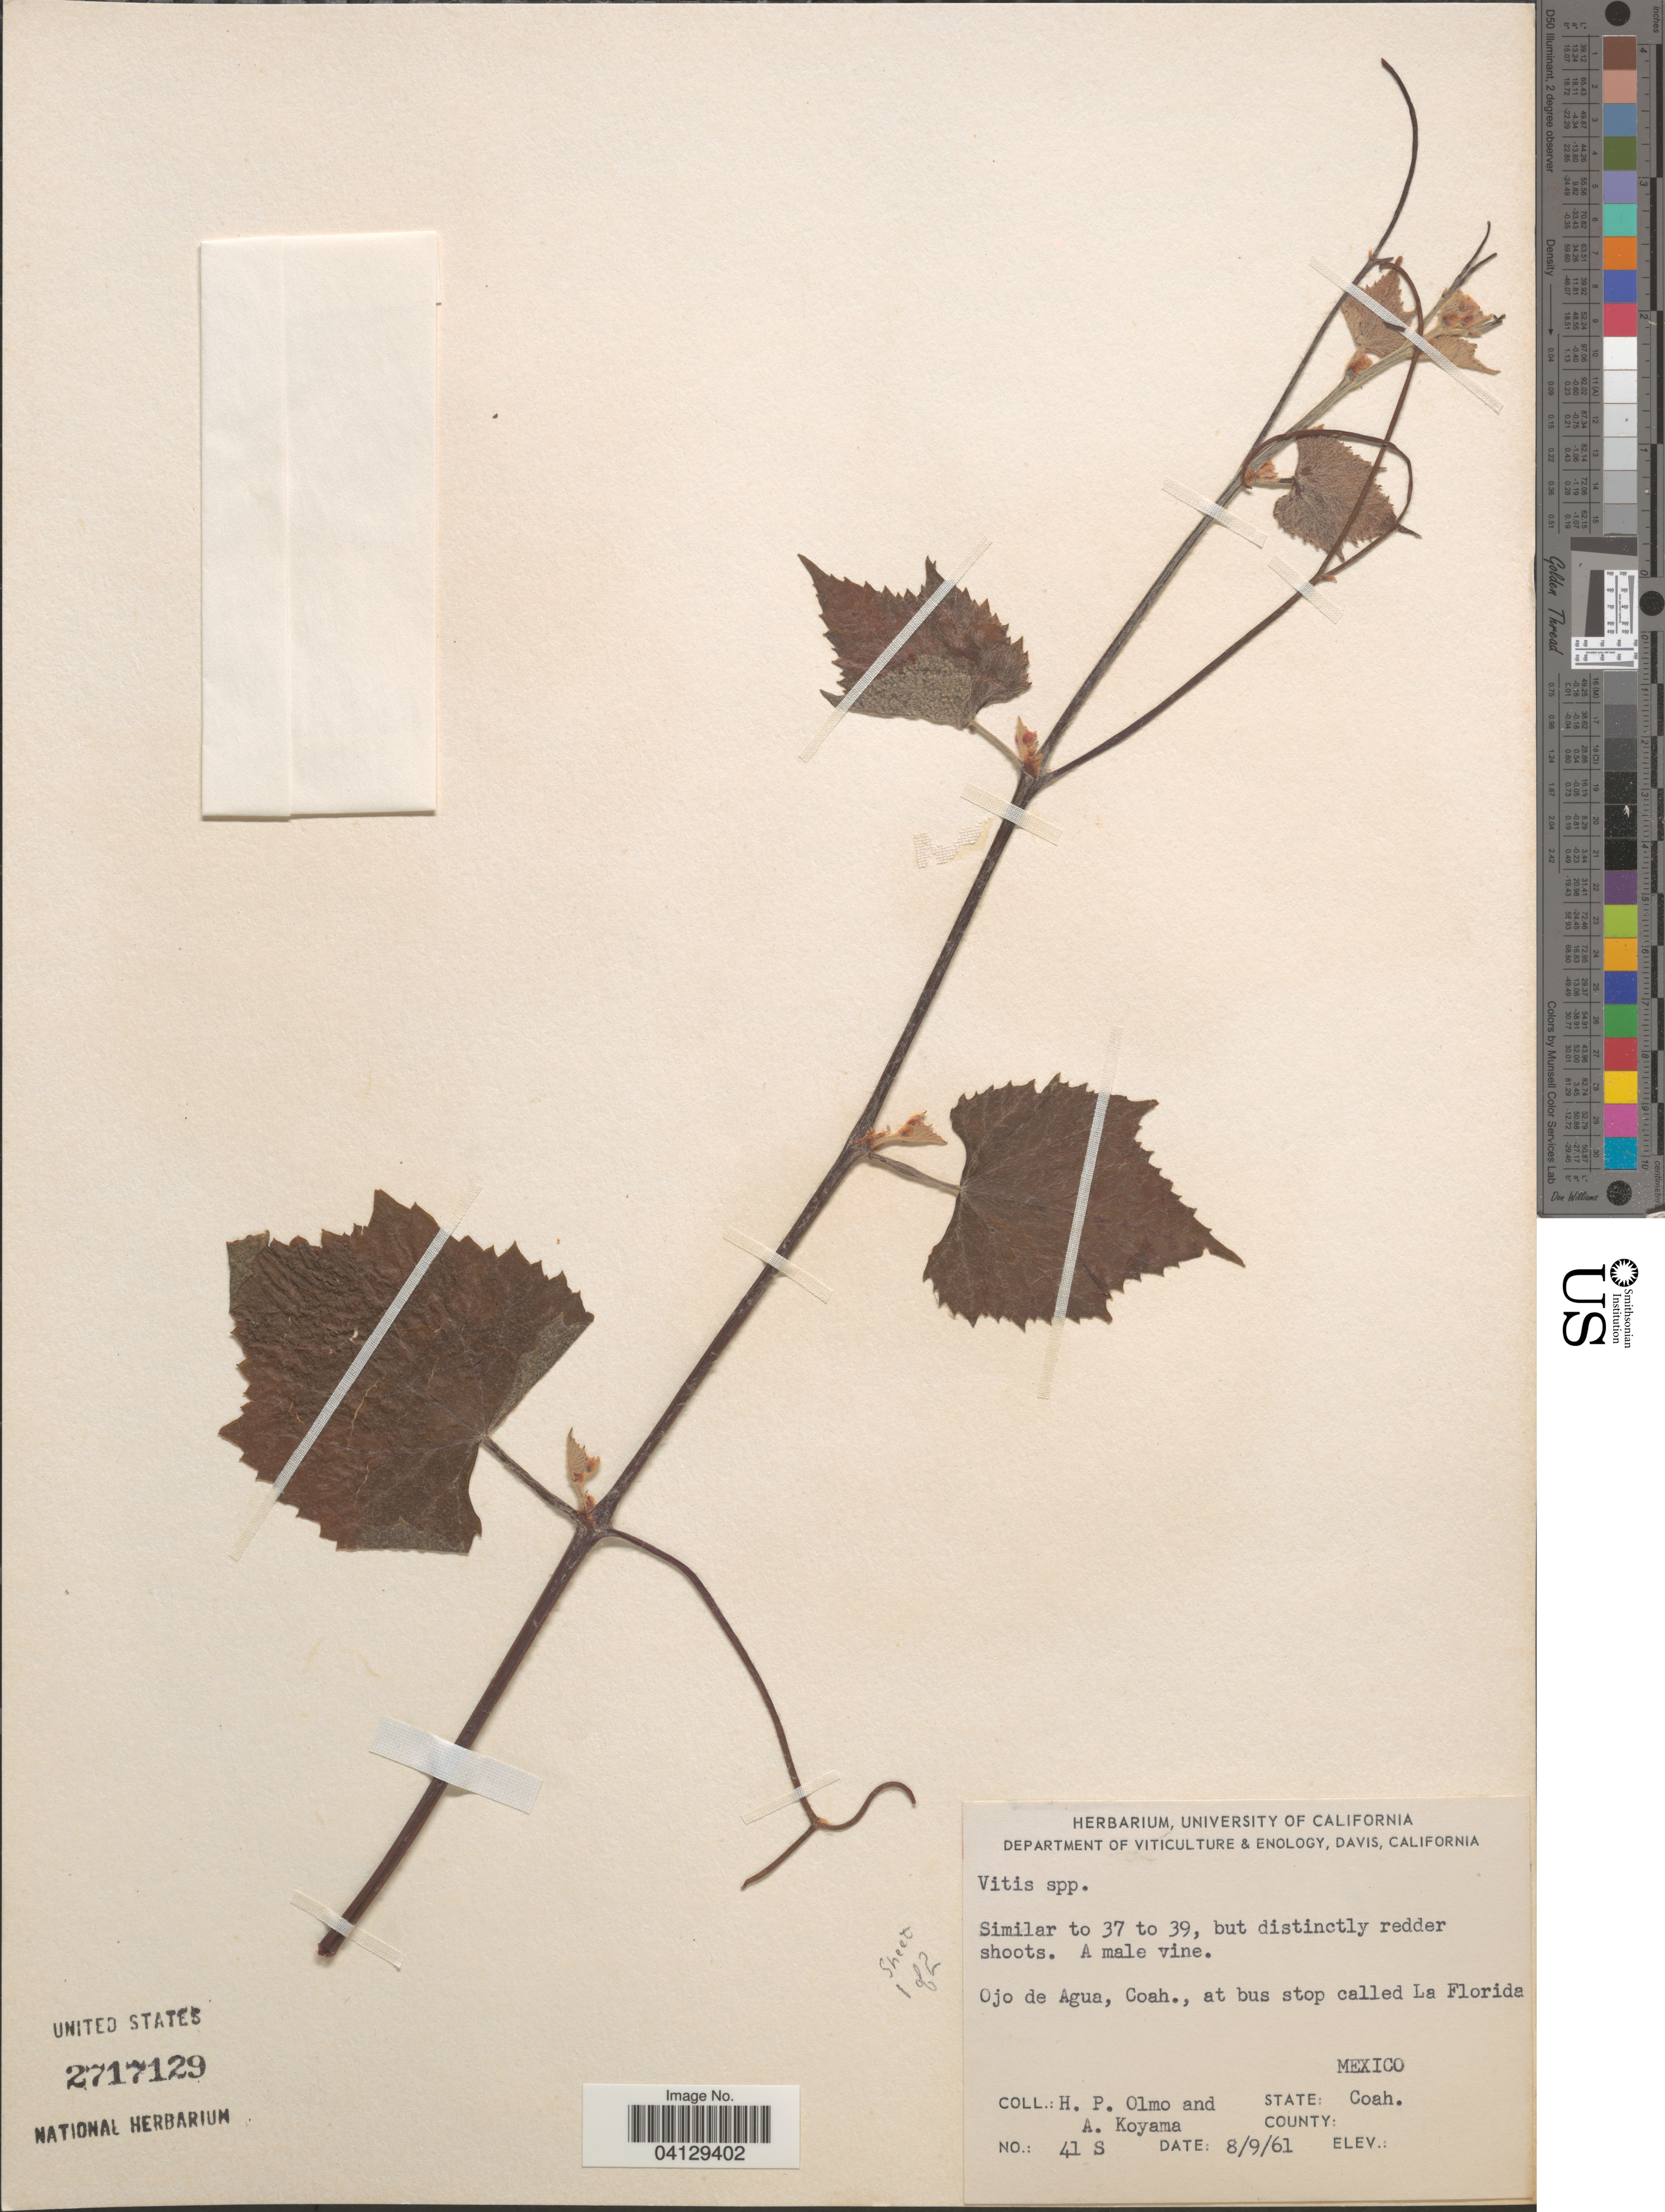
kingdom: Plantae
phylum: Tracheophyta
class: Magnoliopsida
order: Vitales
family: Vitaceae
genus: Vitis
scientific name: Vitis sp.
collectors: H. Olmo & A. Koyama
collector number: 41S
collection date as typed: Transcribed d/m/y: 9/8/61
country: Mexico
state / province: Coahuila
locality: Ojo de Agua, at bus stop called La Florida.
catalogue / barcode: US 2717129